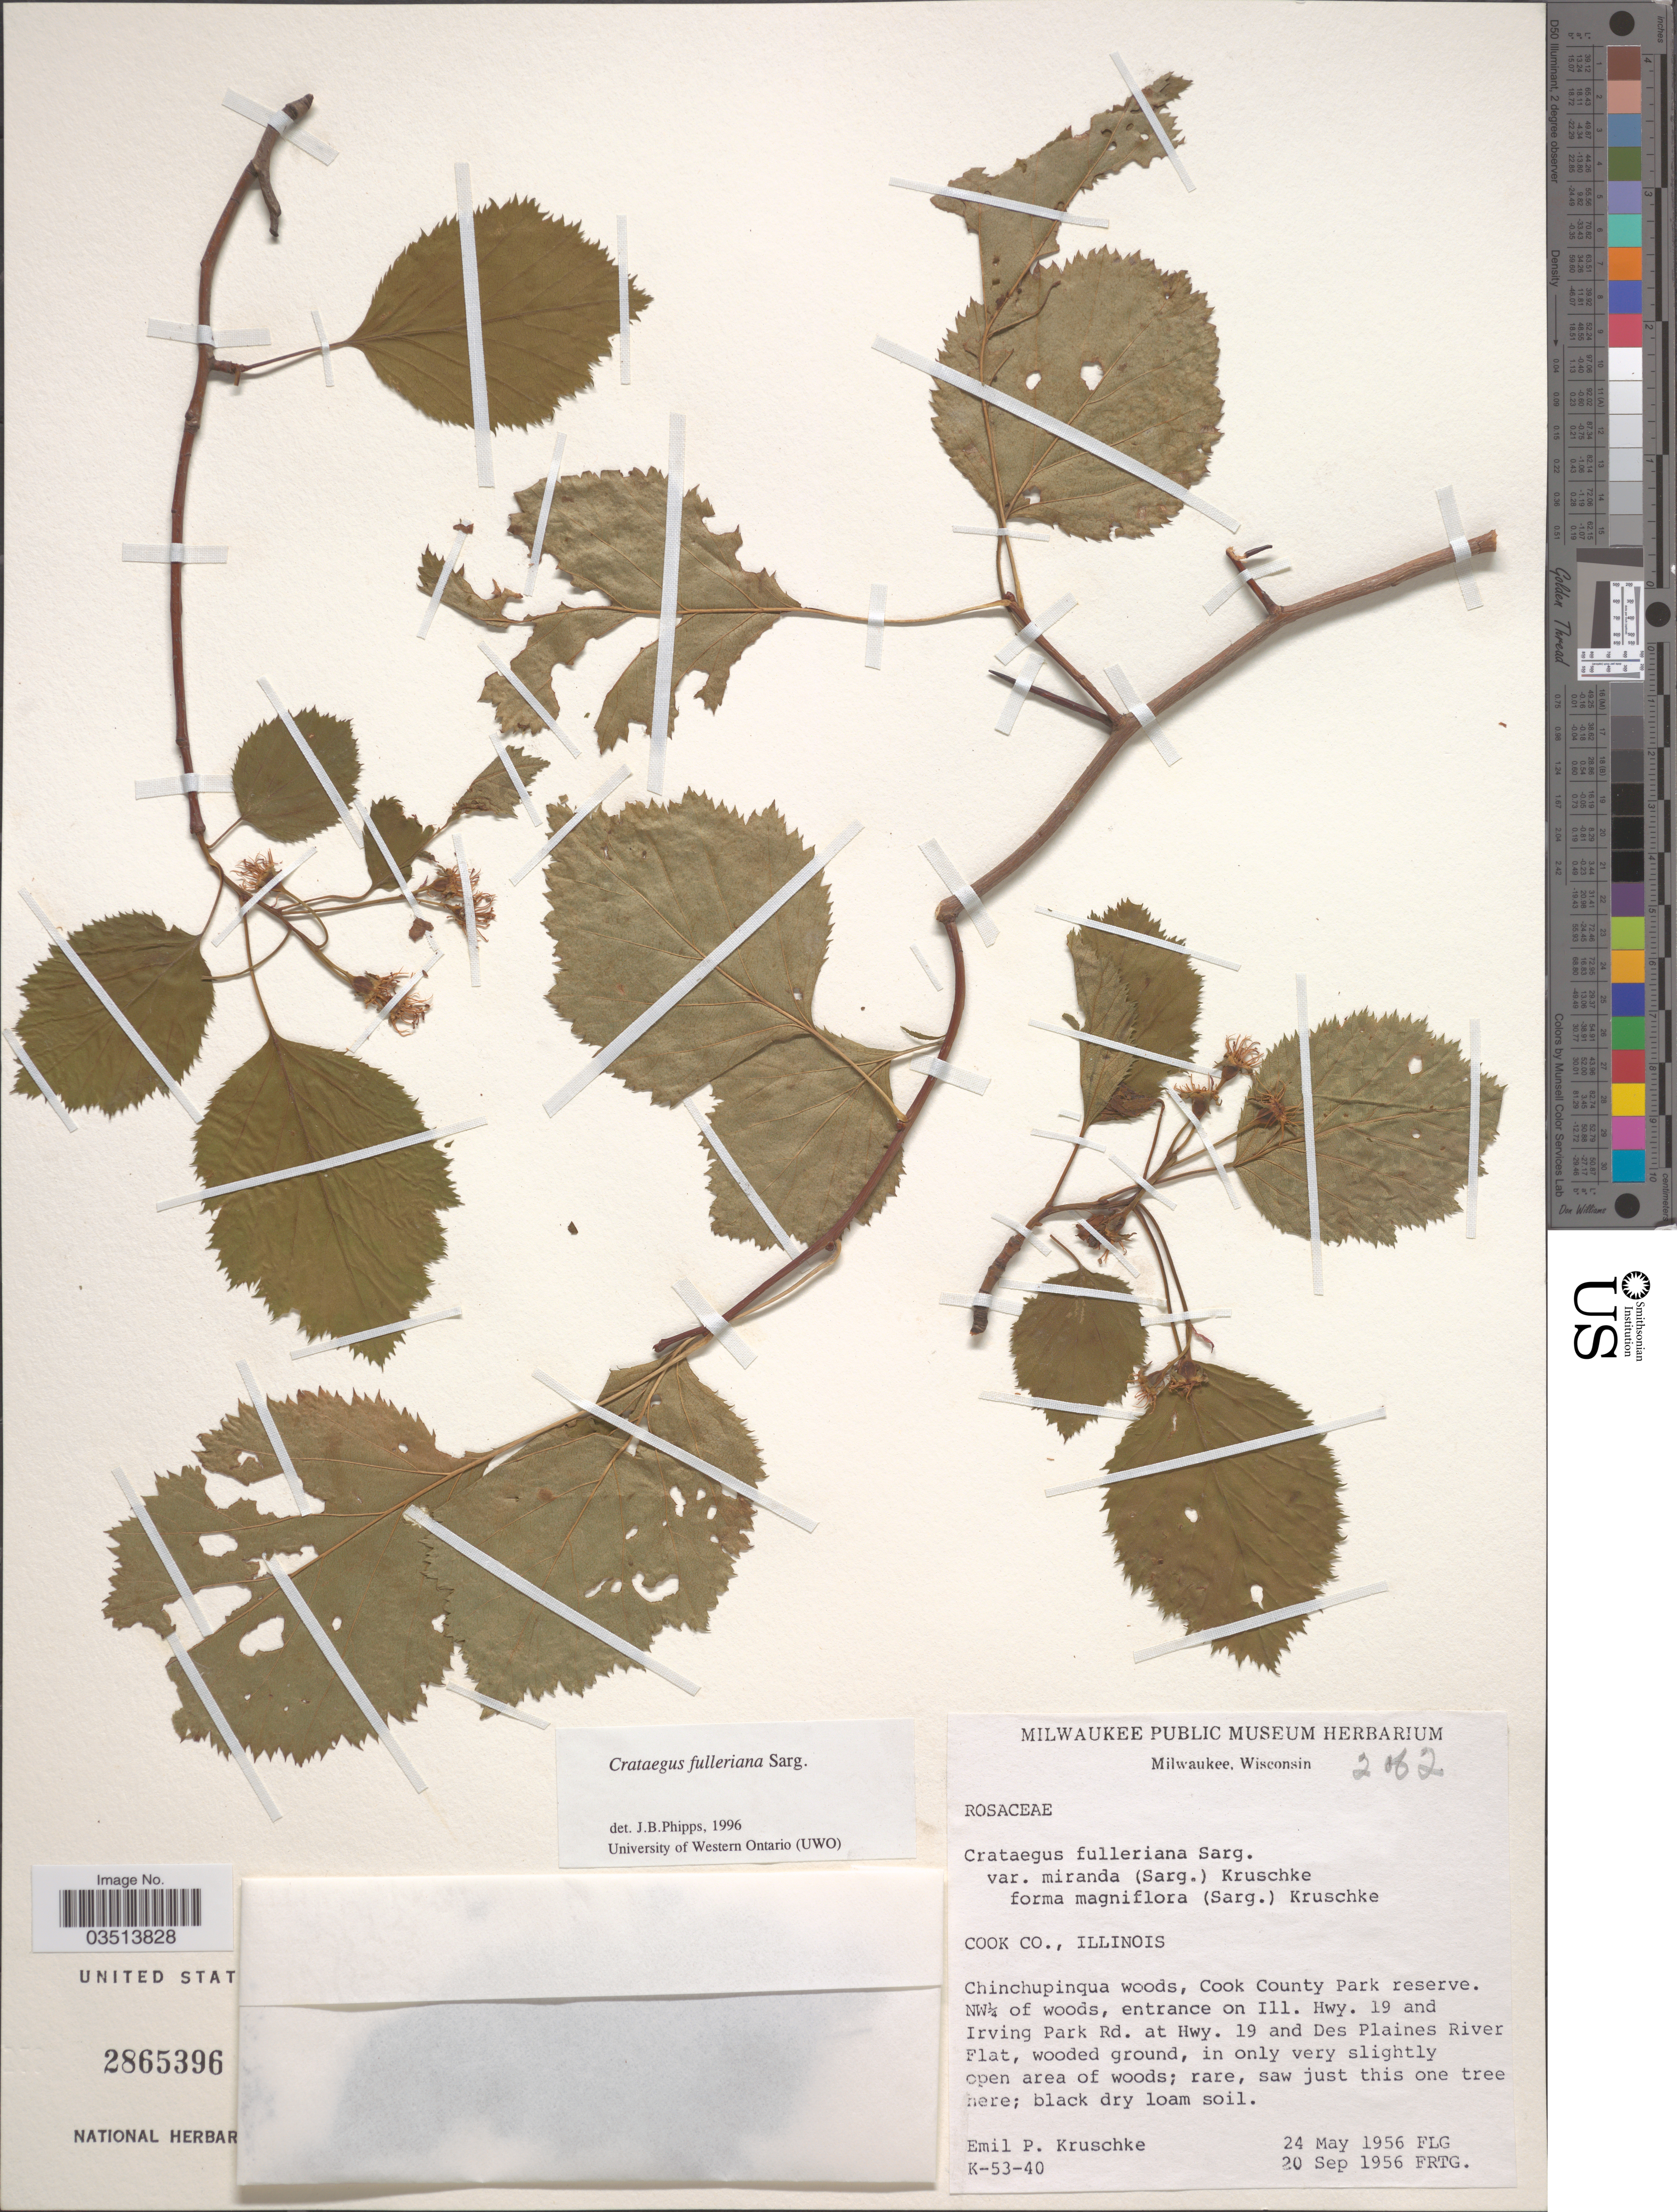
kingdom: Plantae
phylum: Tracheophyta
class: Magnoliopsida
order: Rosales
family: Rosaceae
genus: Crataegus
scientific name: Crataegus coccinea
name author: Ashe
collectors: E. Kruschke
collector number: K-53-40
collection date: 1956-05-24/1956-09-20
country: United States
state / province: Illinois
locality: Cook Co. Cook County Park reserve. NW¼ of woods, entrance on Ill. Hwy. 19 and Irving Park Rd. at Hwy. 19 and Des Plaines River Flat.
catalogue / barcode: US 2865396